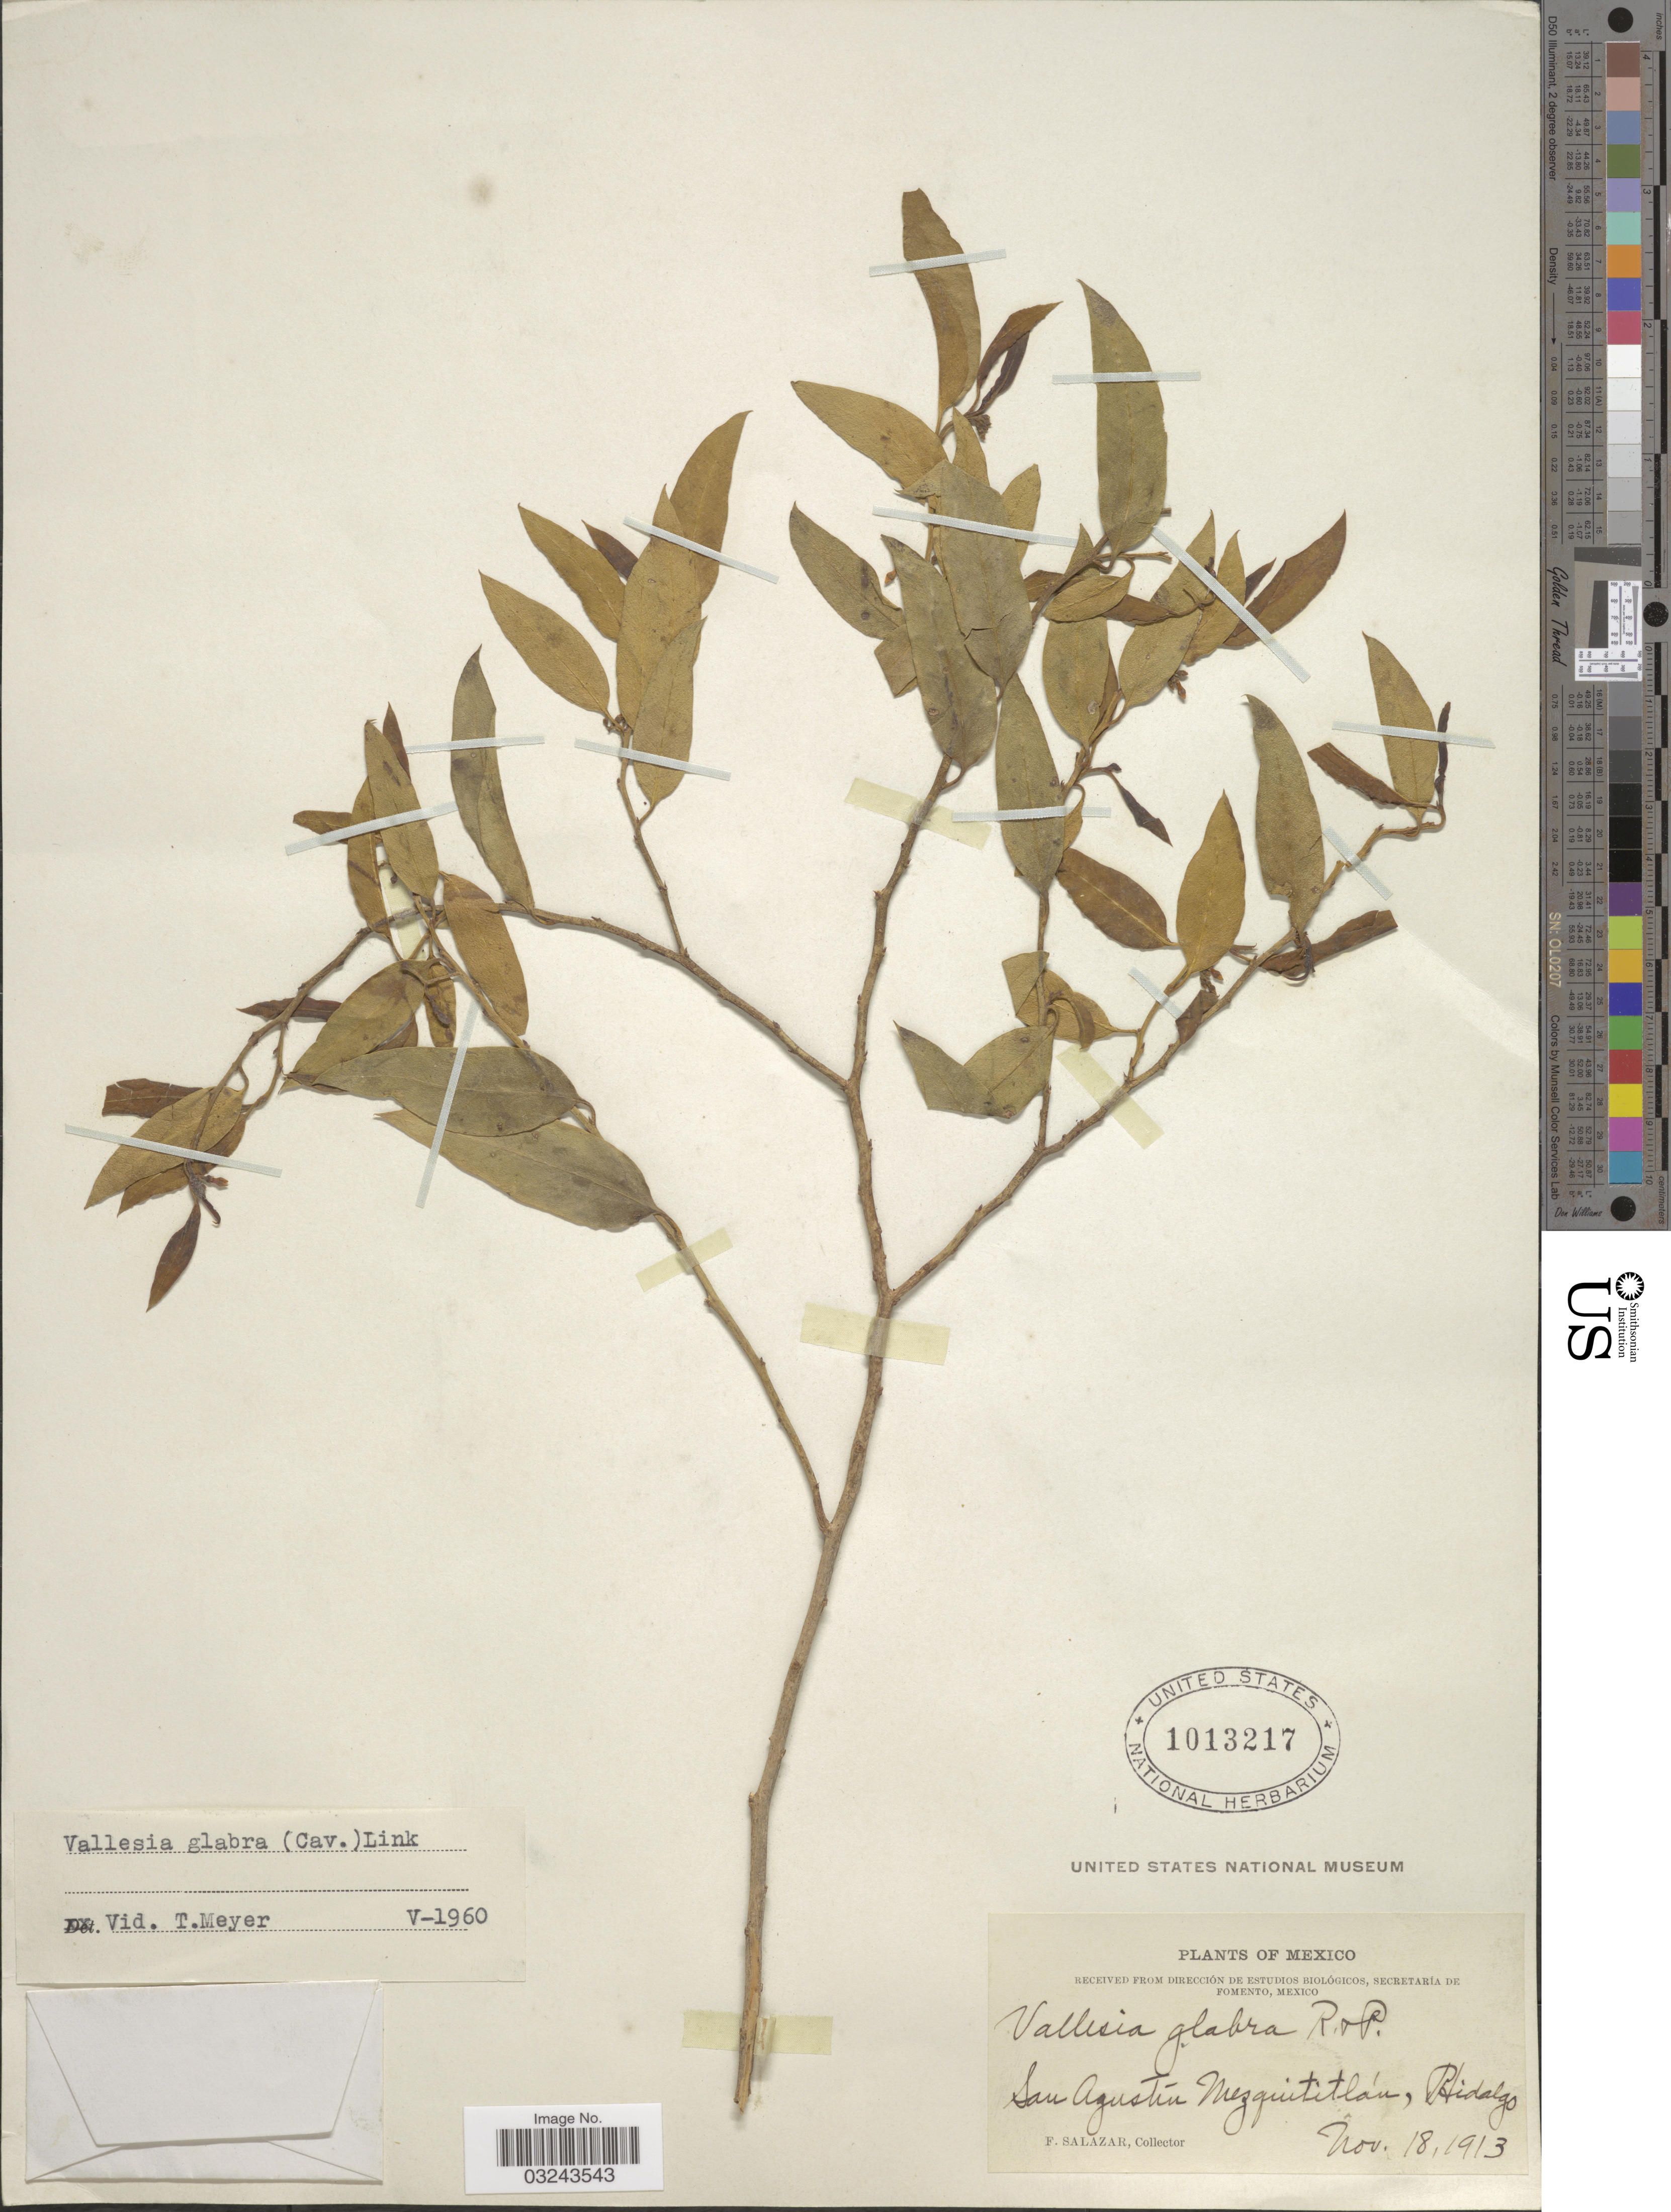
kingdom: Plantae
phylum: Tracheophyta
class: Magnoliopsida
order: Gentianales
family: Apocynaceae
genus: Vallesia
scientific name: Vallesia glabra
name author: (Cav.) Link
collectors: F. Salazar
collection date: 1913-11-18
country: Mexico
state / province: Hidalgo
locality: San Agustín Mezquititlan, Hidalgo.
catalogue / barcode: US 1013217